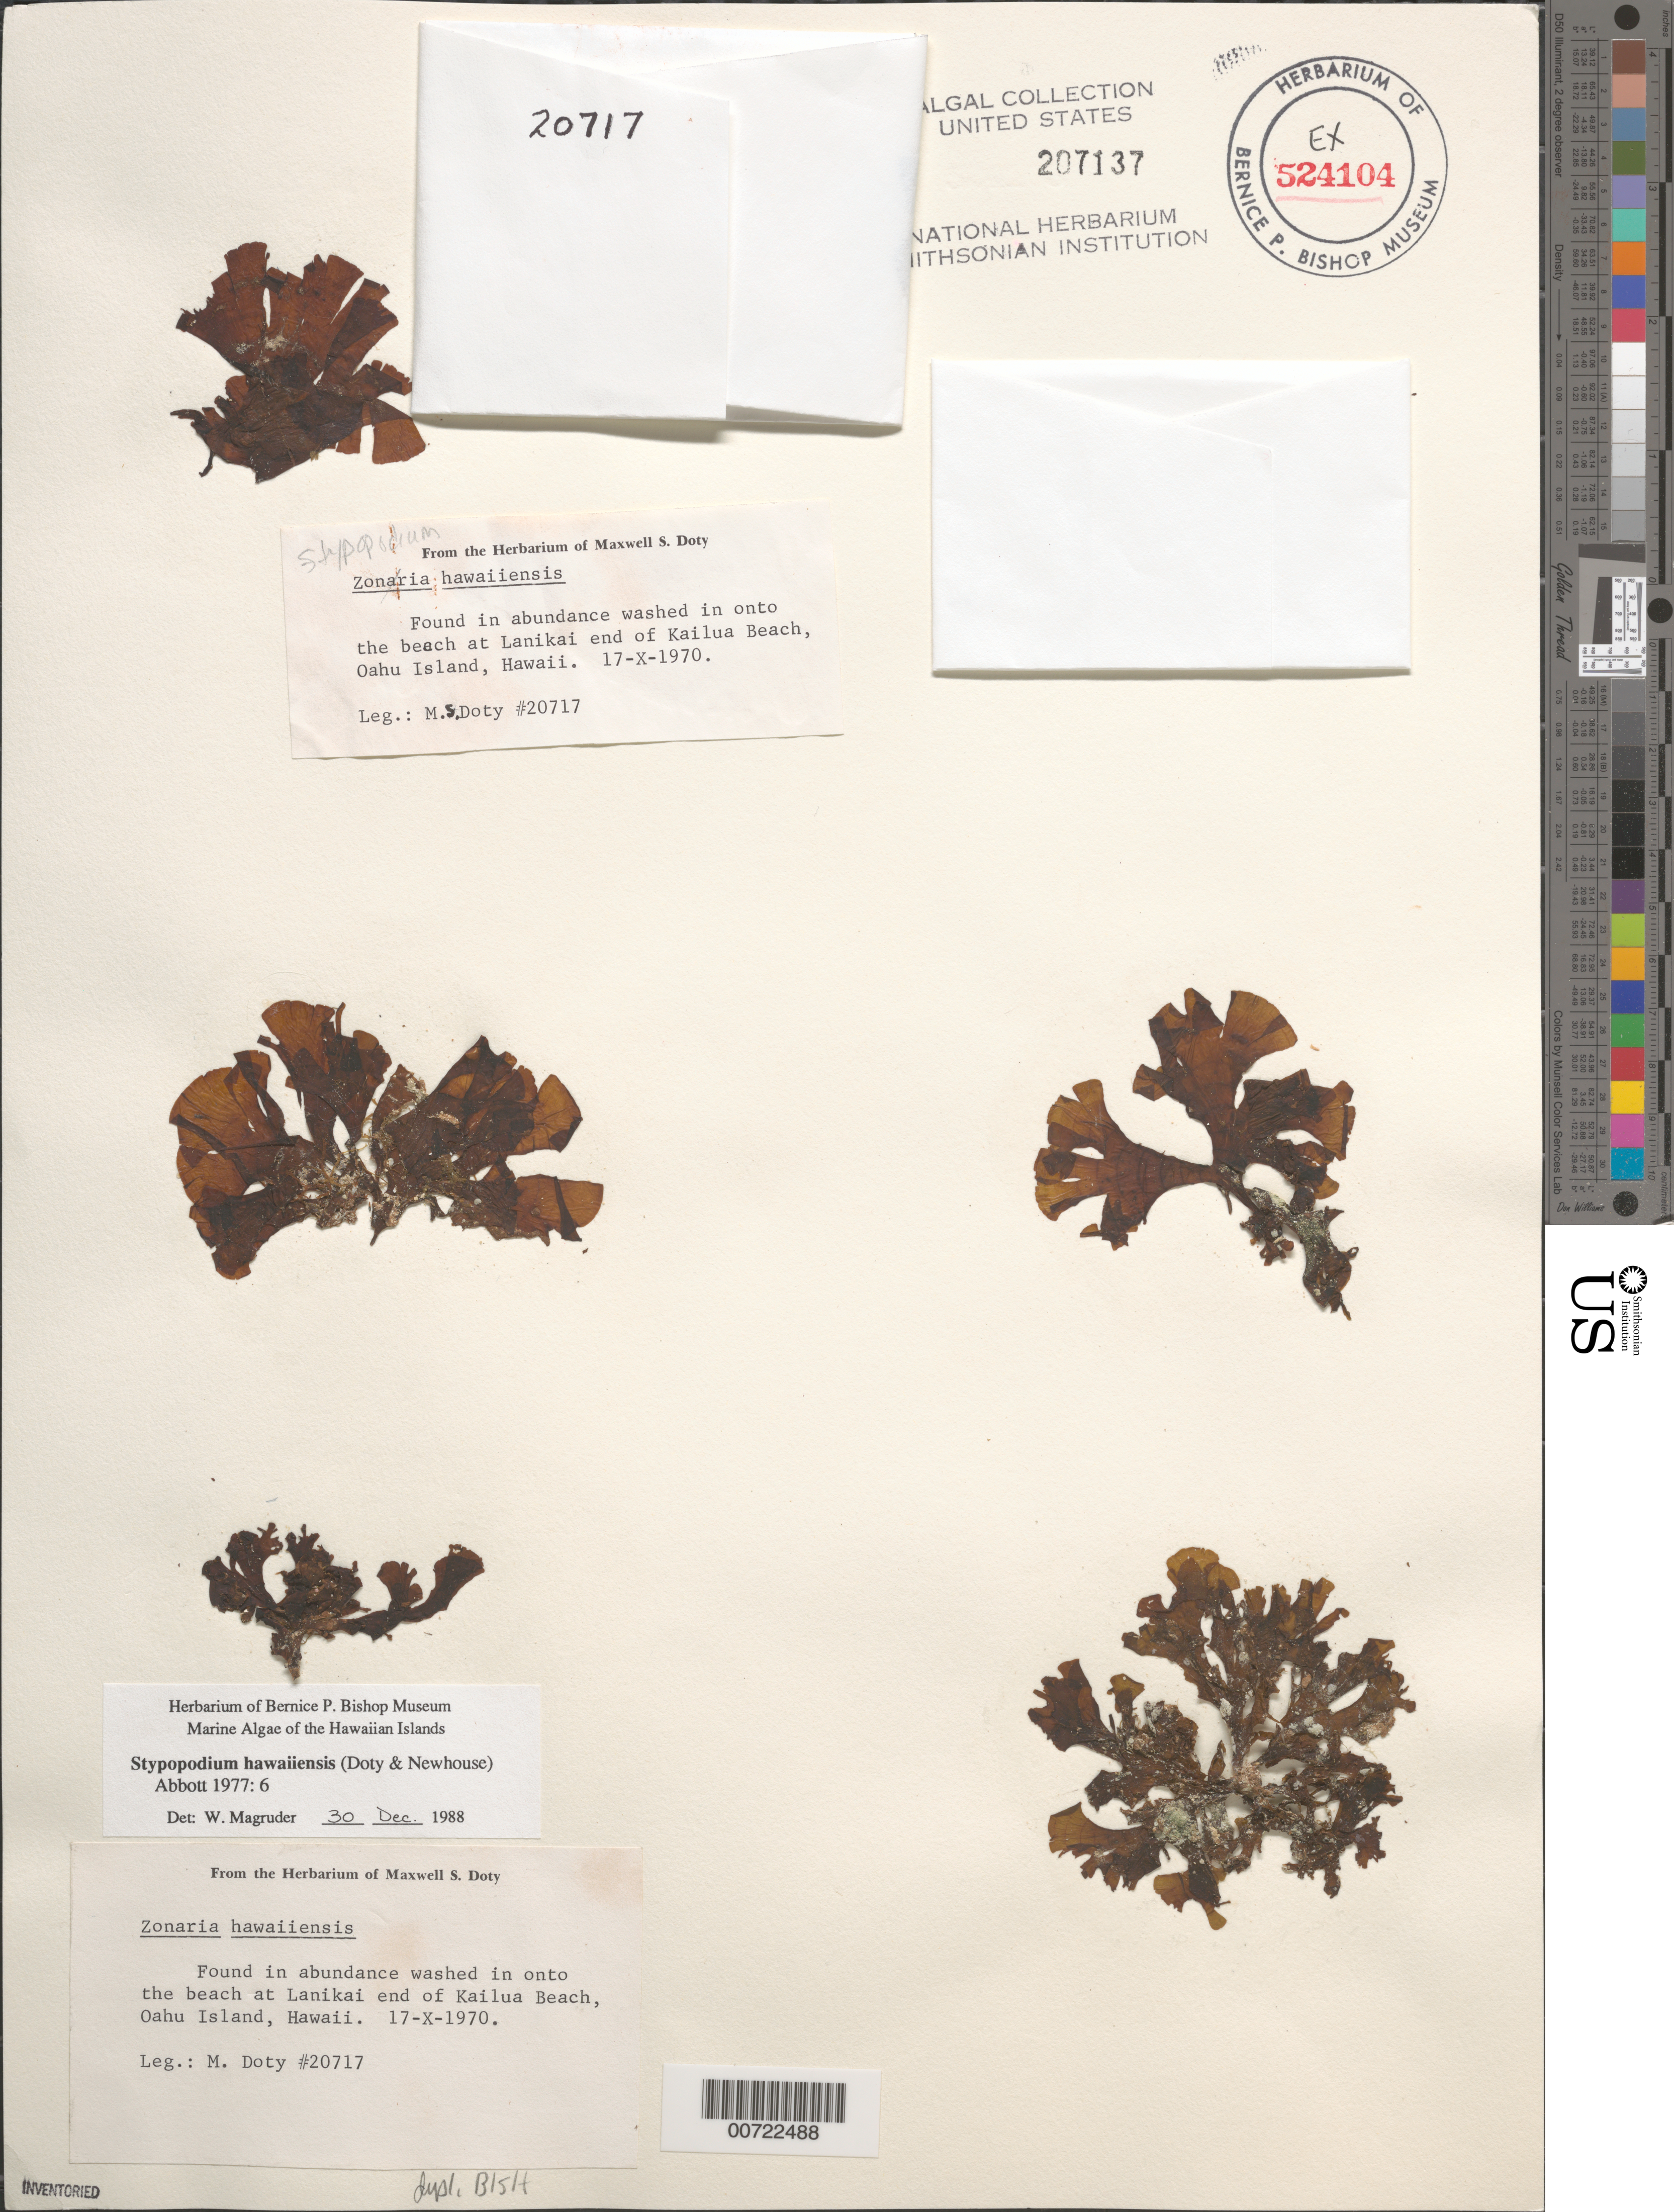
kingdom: Chromista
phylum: Ochrophyta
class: Phaeophyceae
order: Dictyotales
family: Dictyotaceae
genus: Stypopodium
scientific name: Stypopodium flabelliforme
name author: Weber Bosse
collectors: M. S. Doty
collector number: MSD 20717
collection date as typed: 17 Oct 1970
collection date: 1970-10-17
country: United States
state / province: Hawaii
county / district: Honolulu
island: Oahu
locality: Lanikai end of Kailua Beach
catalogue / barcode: US 207137